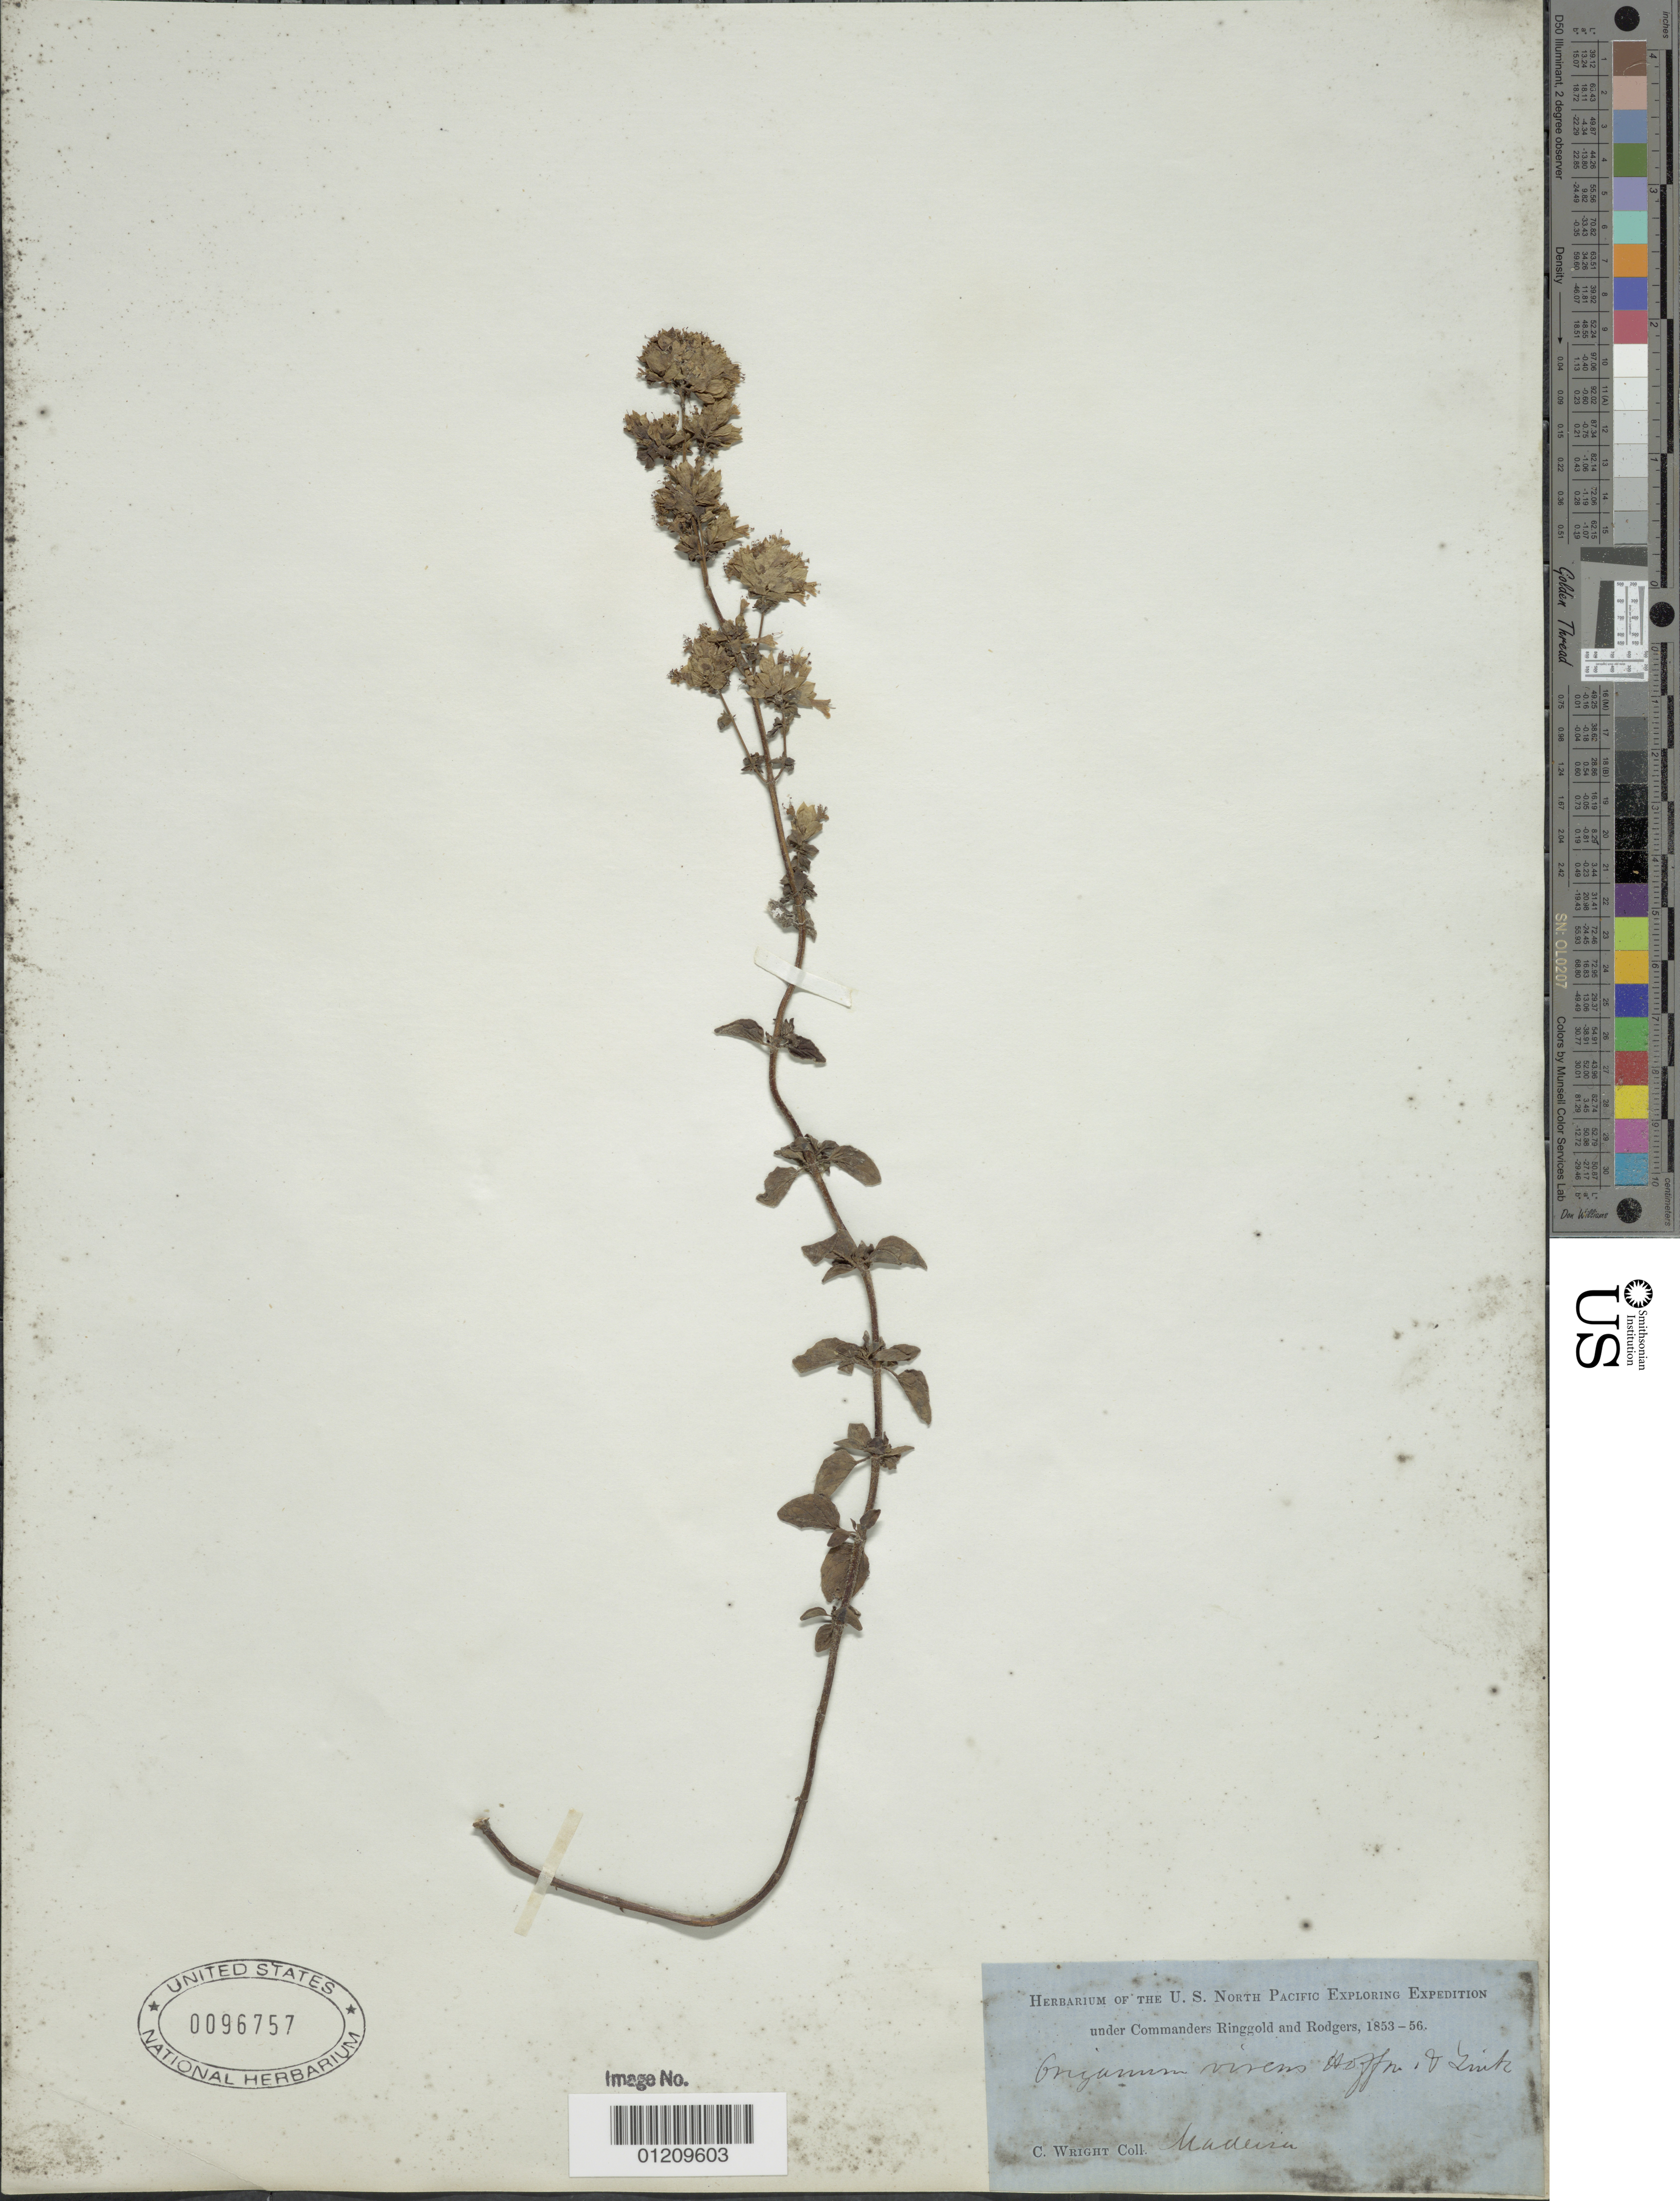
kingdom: Plantae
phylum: Tracheophyta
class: Magnoliopsida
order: Lamiales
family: Lamiaceae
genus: Origanum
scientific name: Origanum virens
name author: Link & Hoffmanns.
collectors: C. Wright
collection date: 1853/1856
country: Portugal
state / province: Madeira (Aut. Reg.)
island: Madeira Is.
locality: Madeira.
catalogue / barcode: US 96757